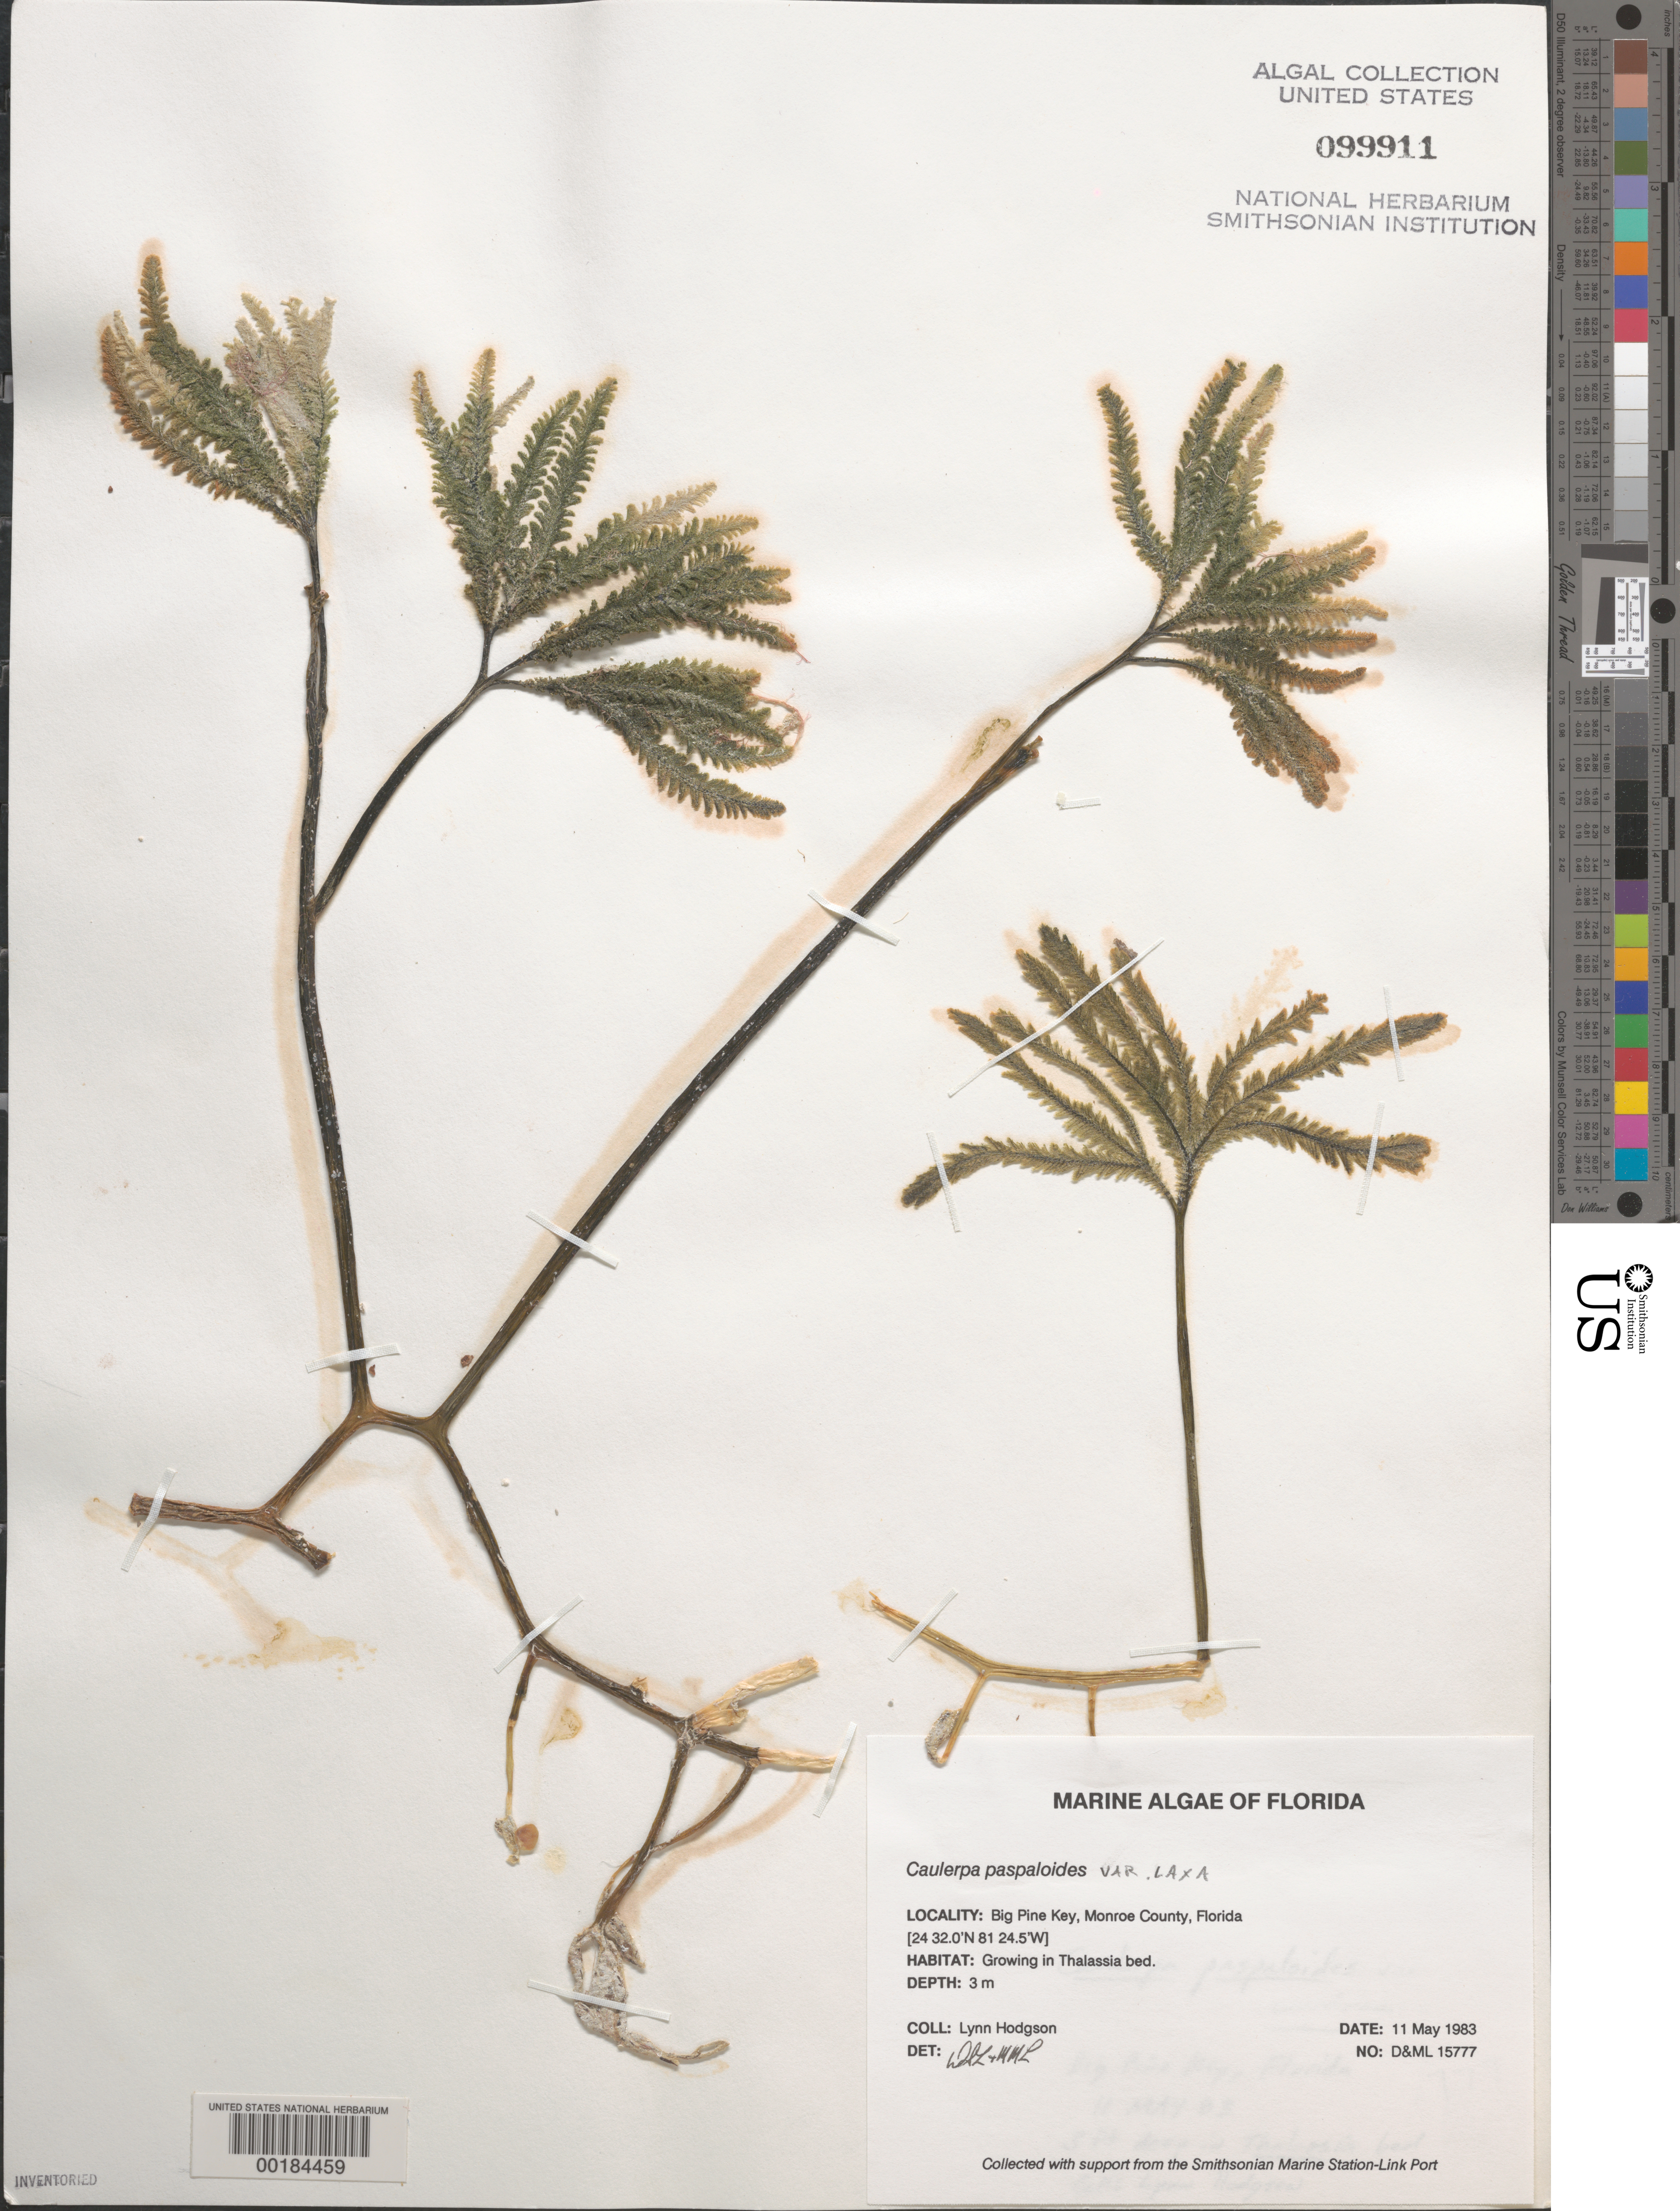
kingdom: Plantae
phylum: Chlorophyta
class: Ulvophyceae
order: Bryopsidales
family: Caulerpaceae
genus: Caulerpa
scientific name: Caulerpa paspaloides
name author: (Bory) Grev.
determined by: Littler, D. S.; Littler, M. M.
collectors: L. M. Hodgson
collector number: D&ML 15777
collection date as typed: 11 May 1983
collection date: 1983-05-11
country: United States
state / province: Florida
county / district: Monroe County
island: Big Pine Key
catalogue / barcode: US 99911